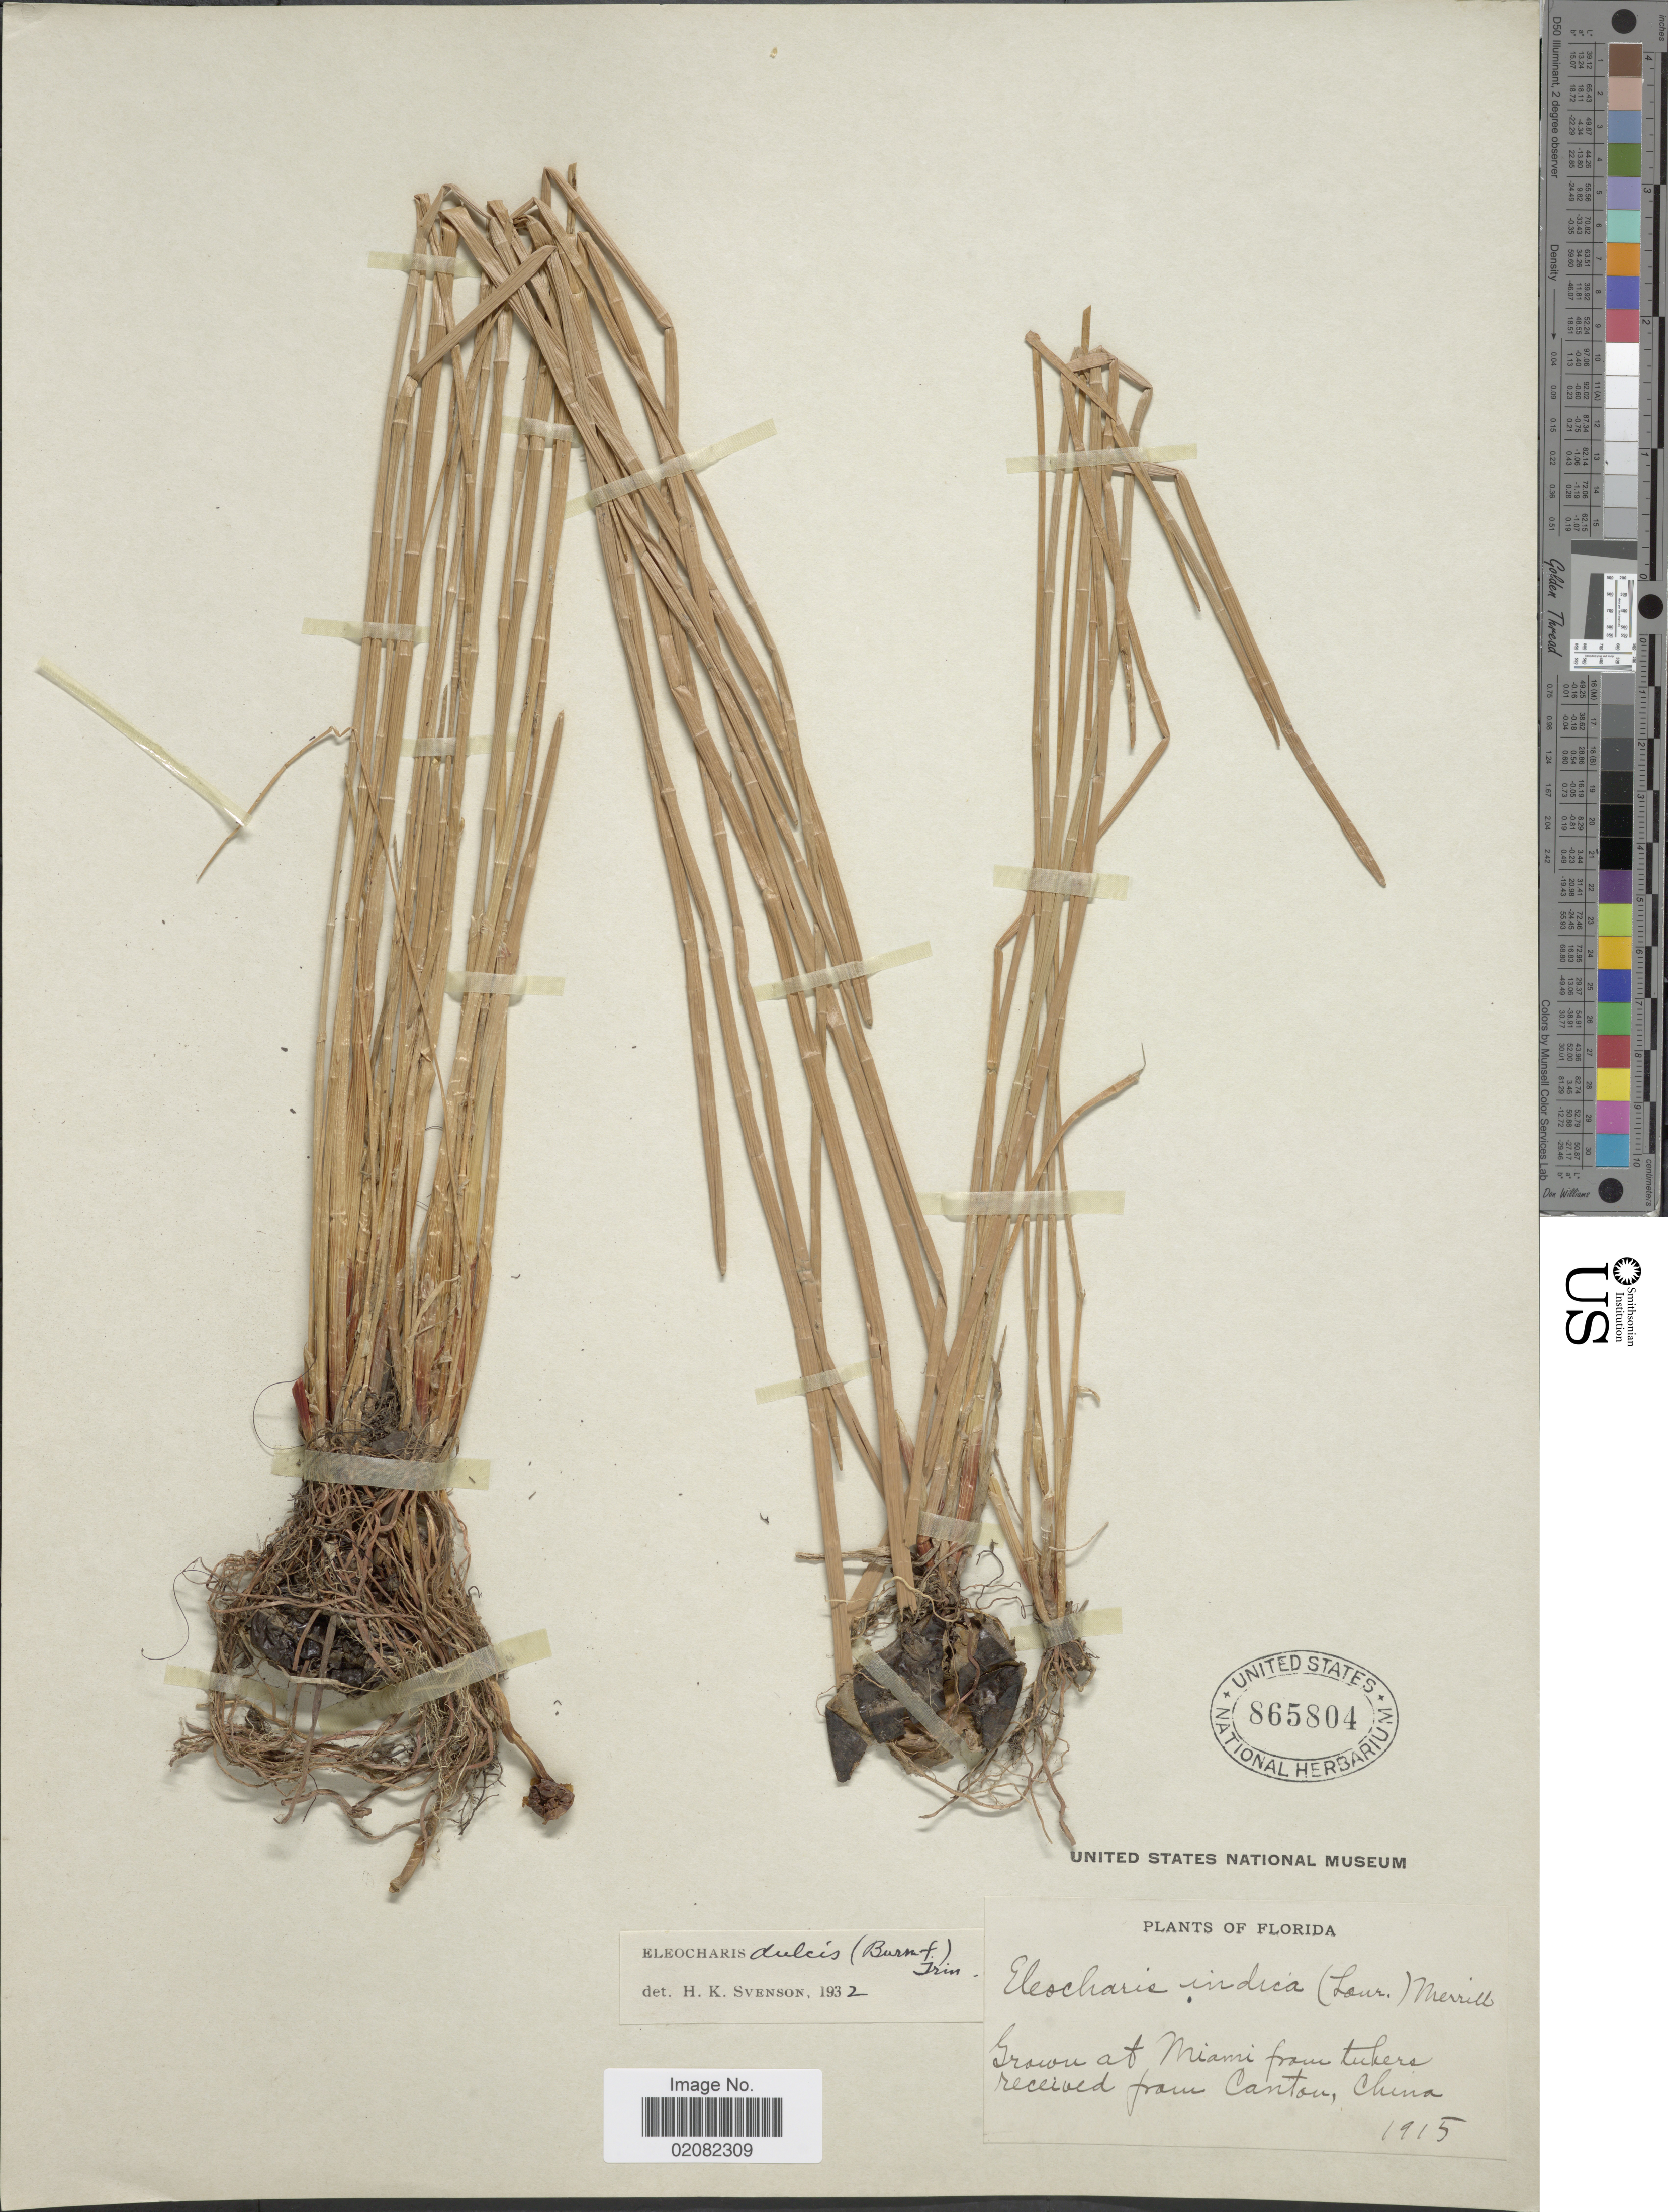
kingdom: Plantae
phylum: Tracheophyta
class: Liliopsida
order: Poales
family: Cyperaceae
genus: Eleocharis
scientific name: Eleocharis dulcis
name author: (Burm. f.) Trin. ex Hensch.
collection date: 1915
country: United States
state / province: Florida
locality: Miami from tukers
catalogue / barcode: US 865804